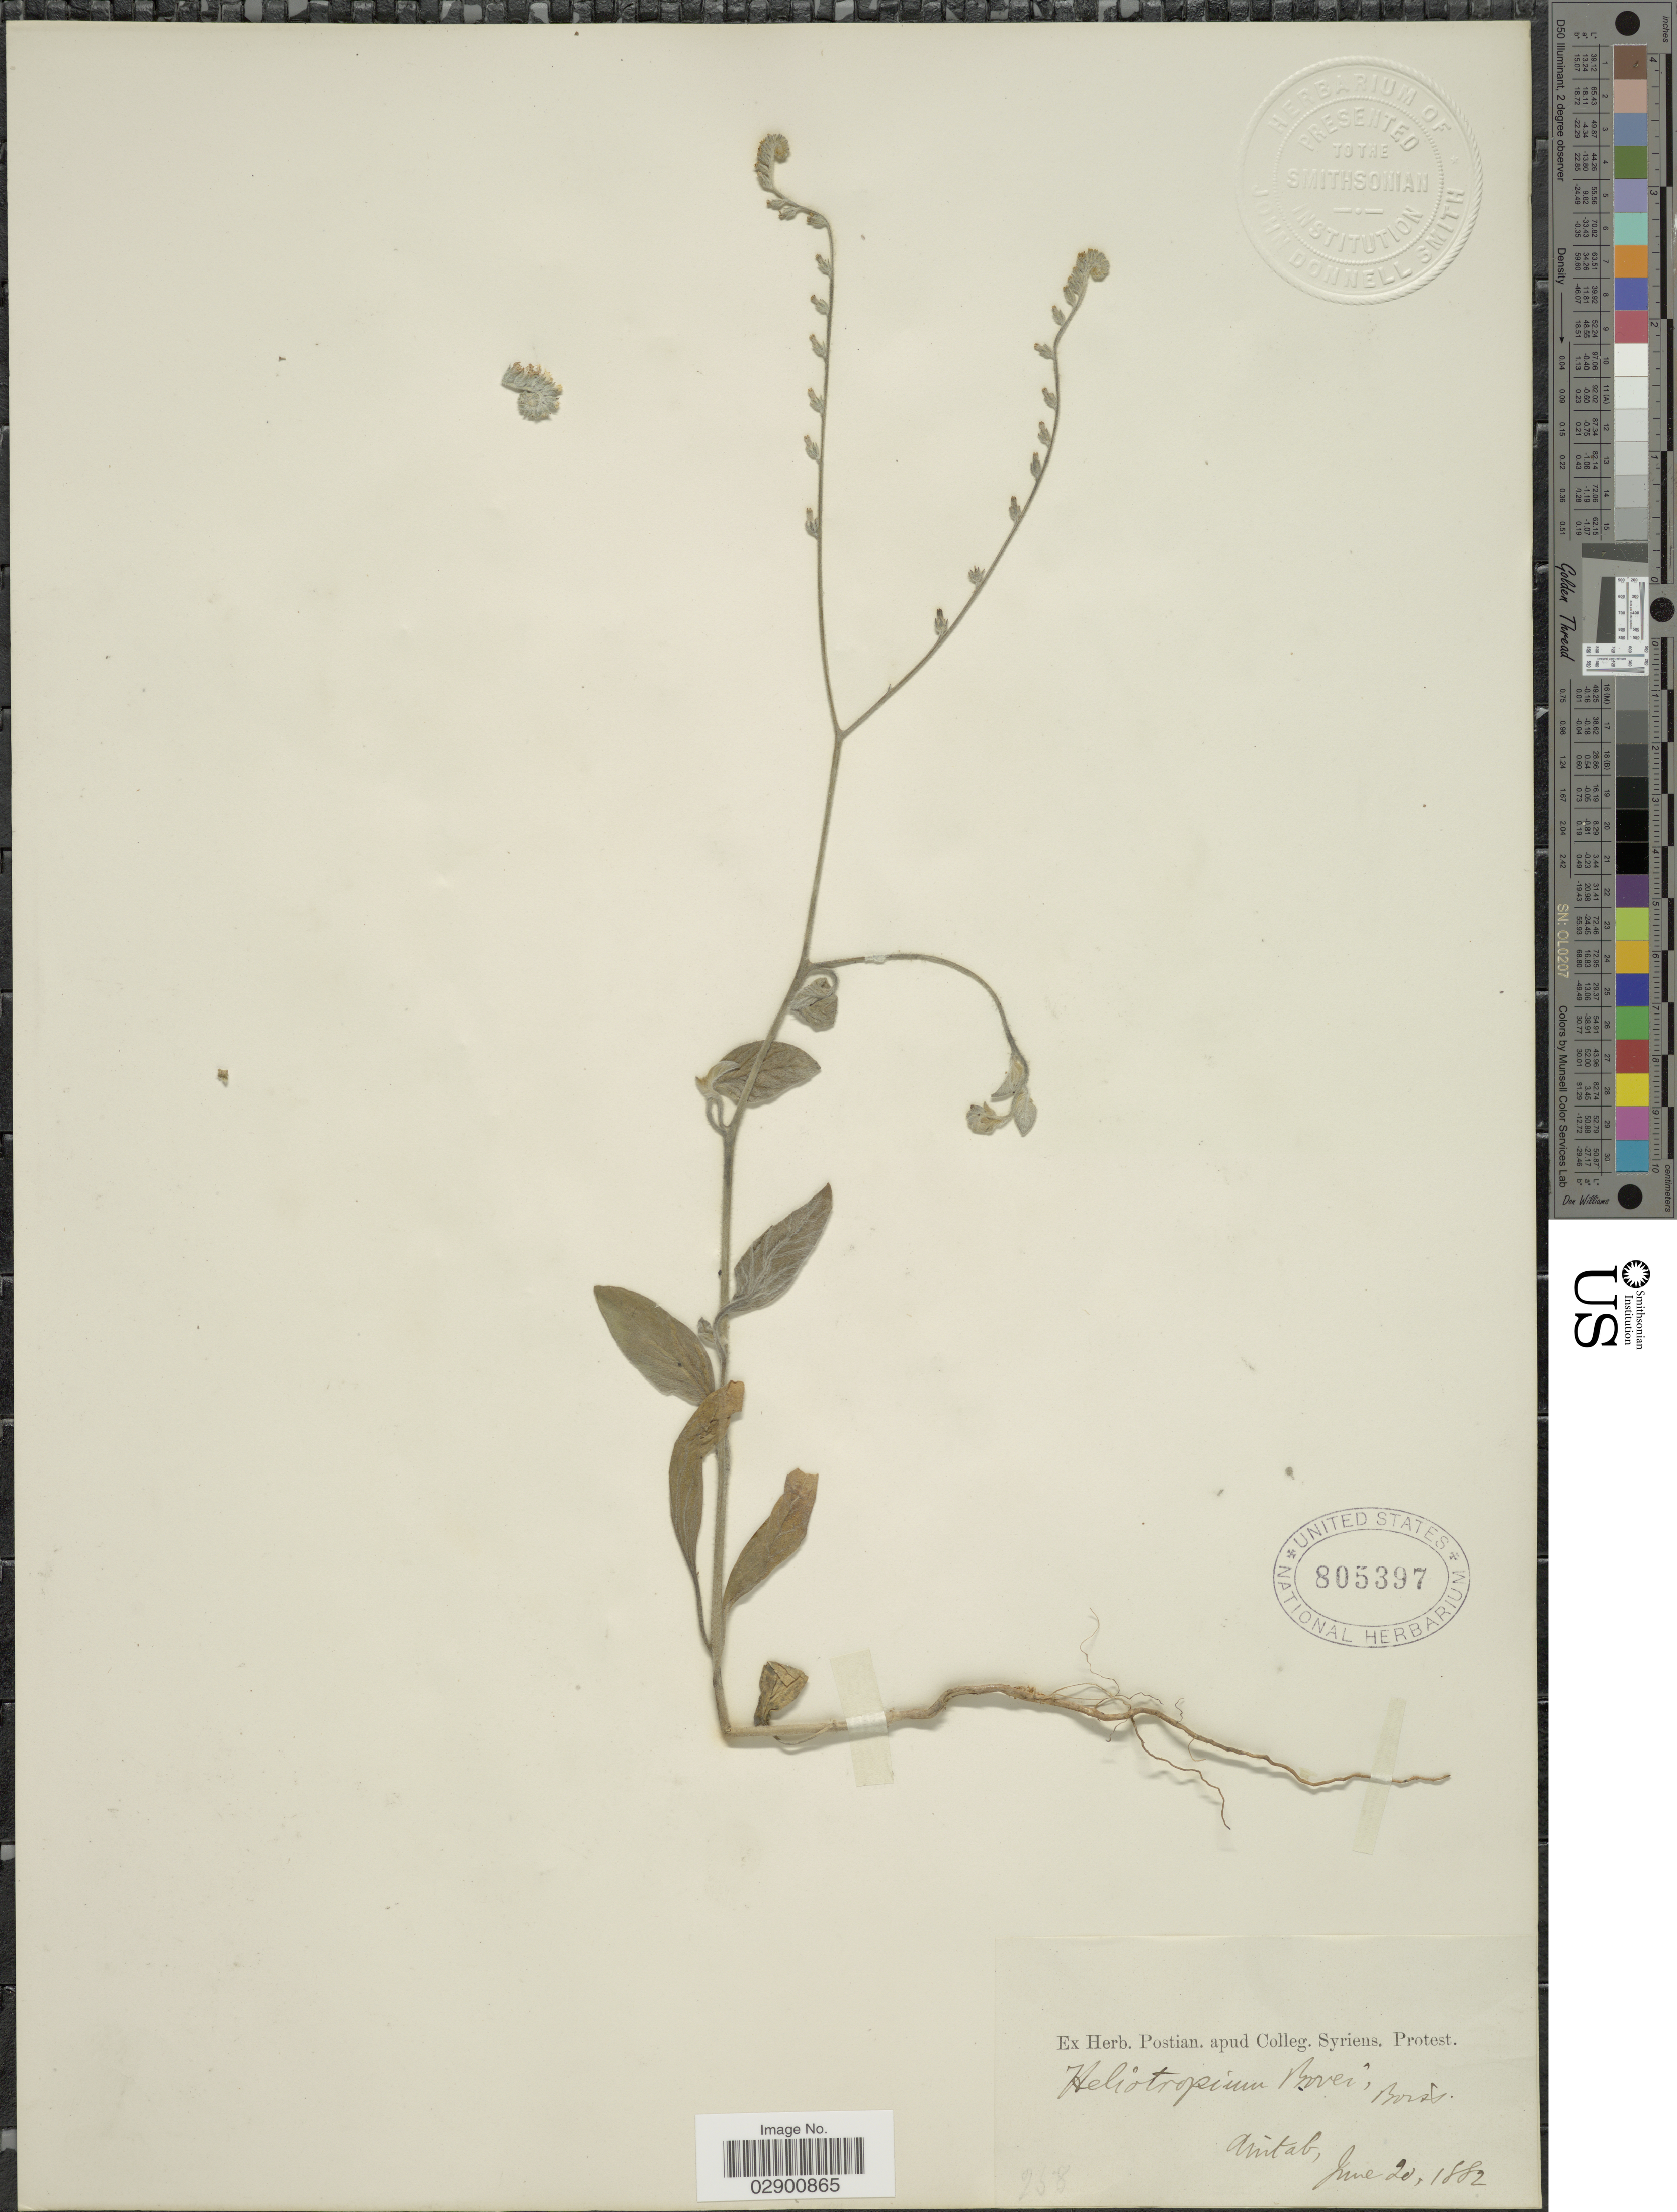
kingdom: Plantae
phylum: Tracheophyta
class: Magnoliopsida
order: Boraginales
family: Heliotropiaceae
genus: Heliotropium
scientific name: Heliotropium bovei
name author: Boiss.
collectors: ex herb. Postian. apud Colleg. Syriens. Protest. USE "Fannie P. A. Shepard" (10308853) AS PRIMARY COLLECTOR INSTEAD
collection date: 1882-06-20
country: Syria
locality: Anitab.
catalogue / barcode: US 805397